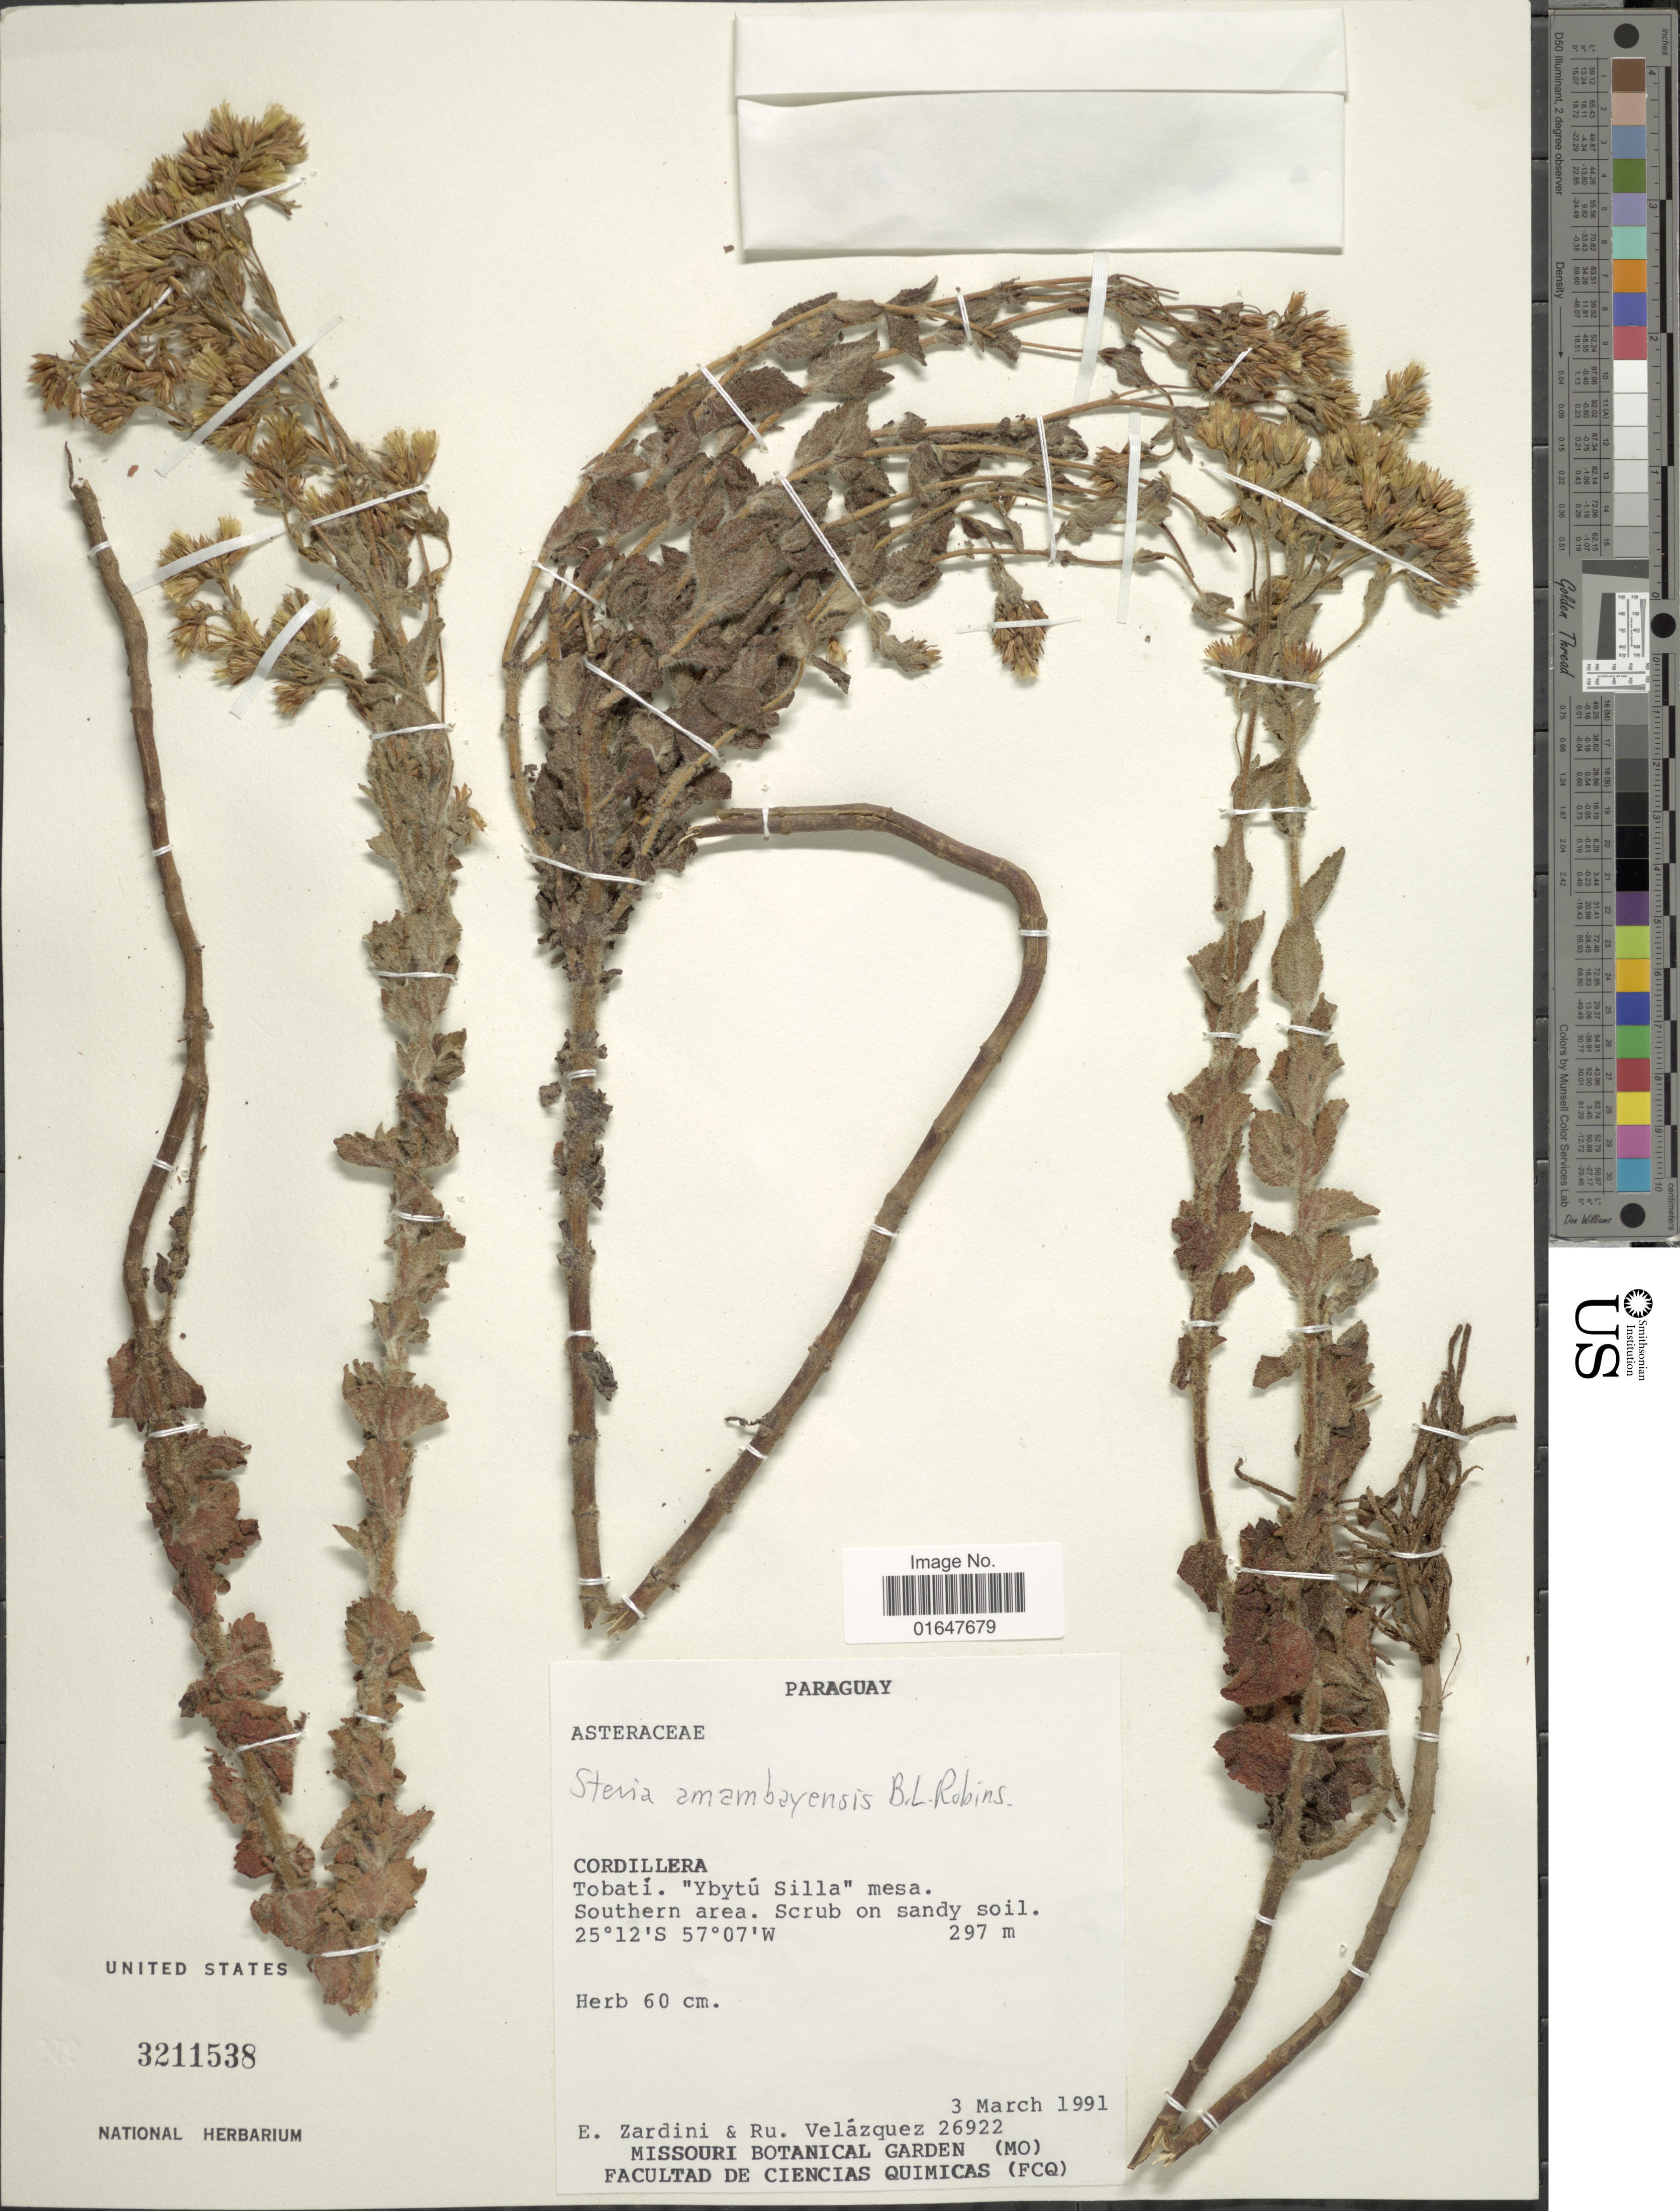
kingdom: Plantae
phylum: Tracheophyta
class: Magnoliopsida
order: Asterales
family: Asteraceae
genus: Stevia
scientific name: Stevia amambayensis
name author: B.L. Rob.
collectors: E. M. Zardini & R. Velázquez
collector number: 26922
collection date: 1991-03-03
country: Paraguay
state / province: Cordillera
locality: Tobati, Ybytu Silla mesa, southern area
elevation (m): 297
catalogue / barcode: US 3211538